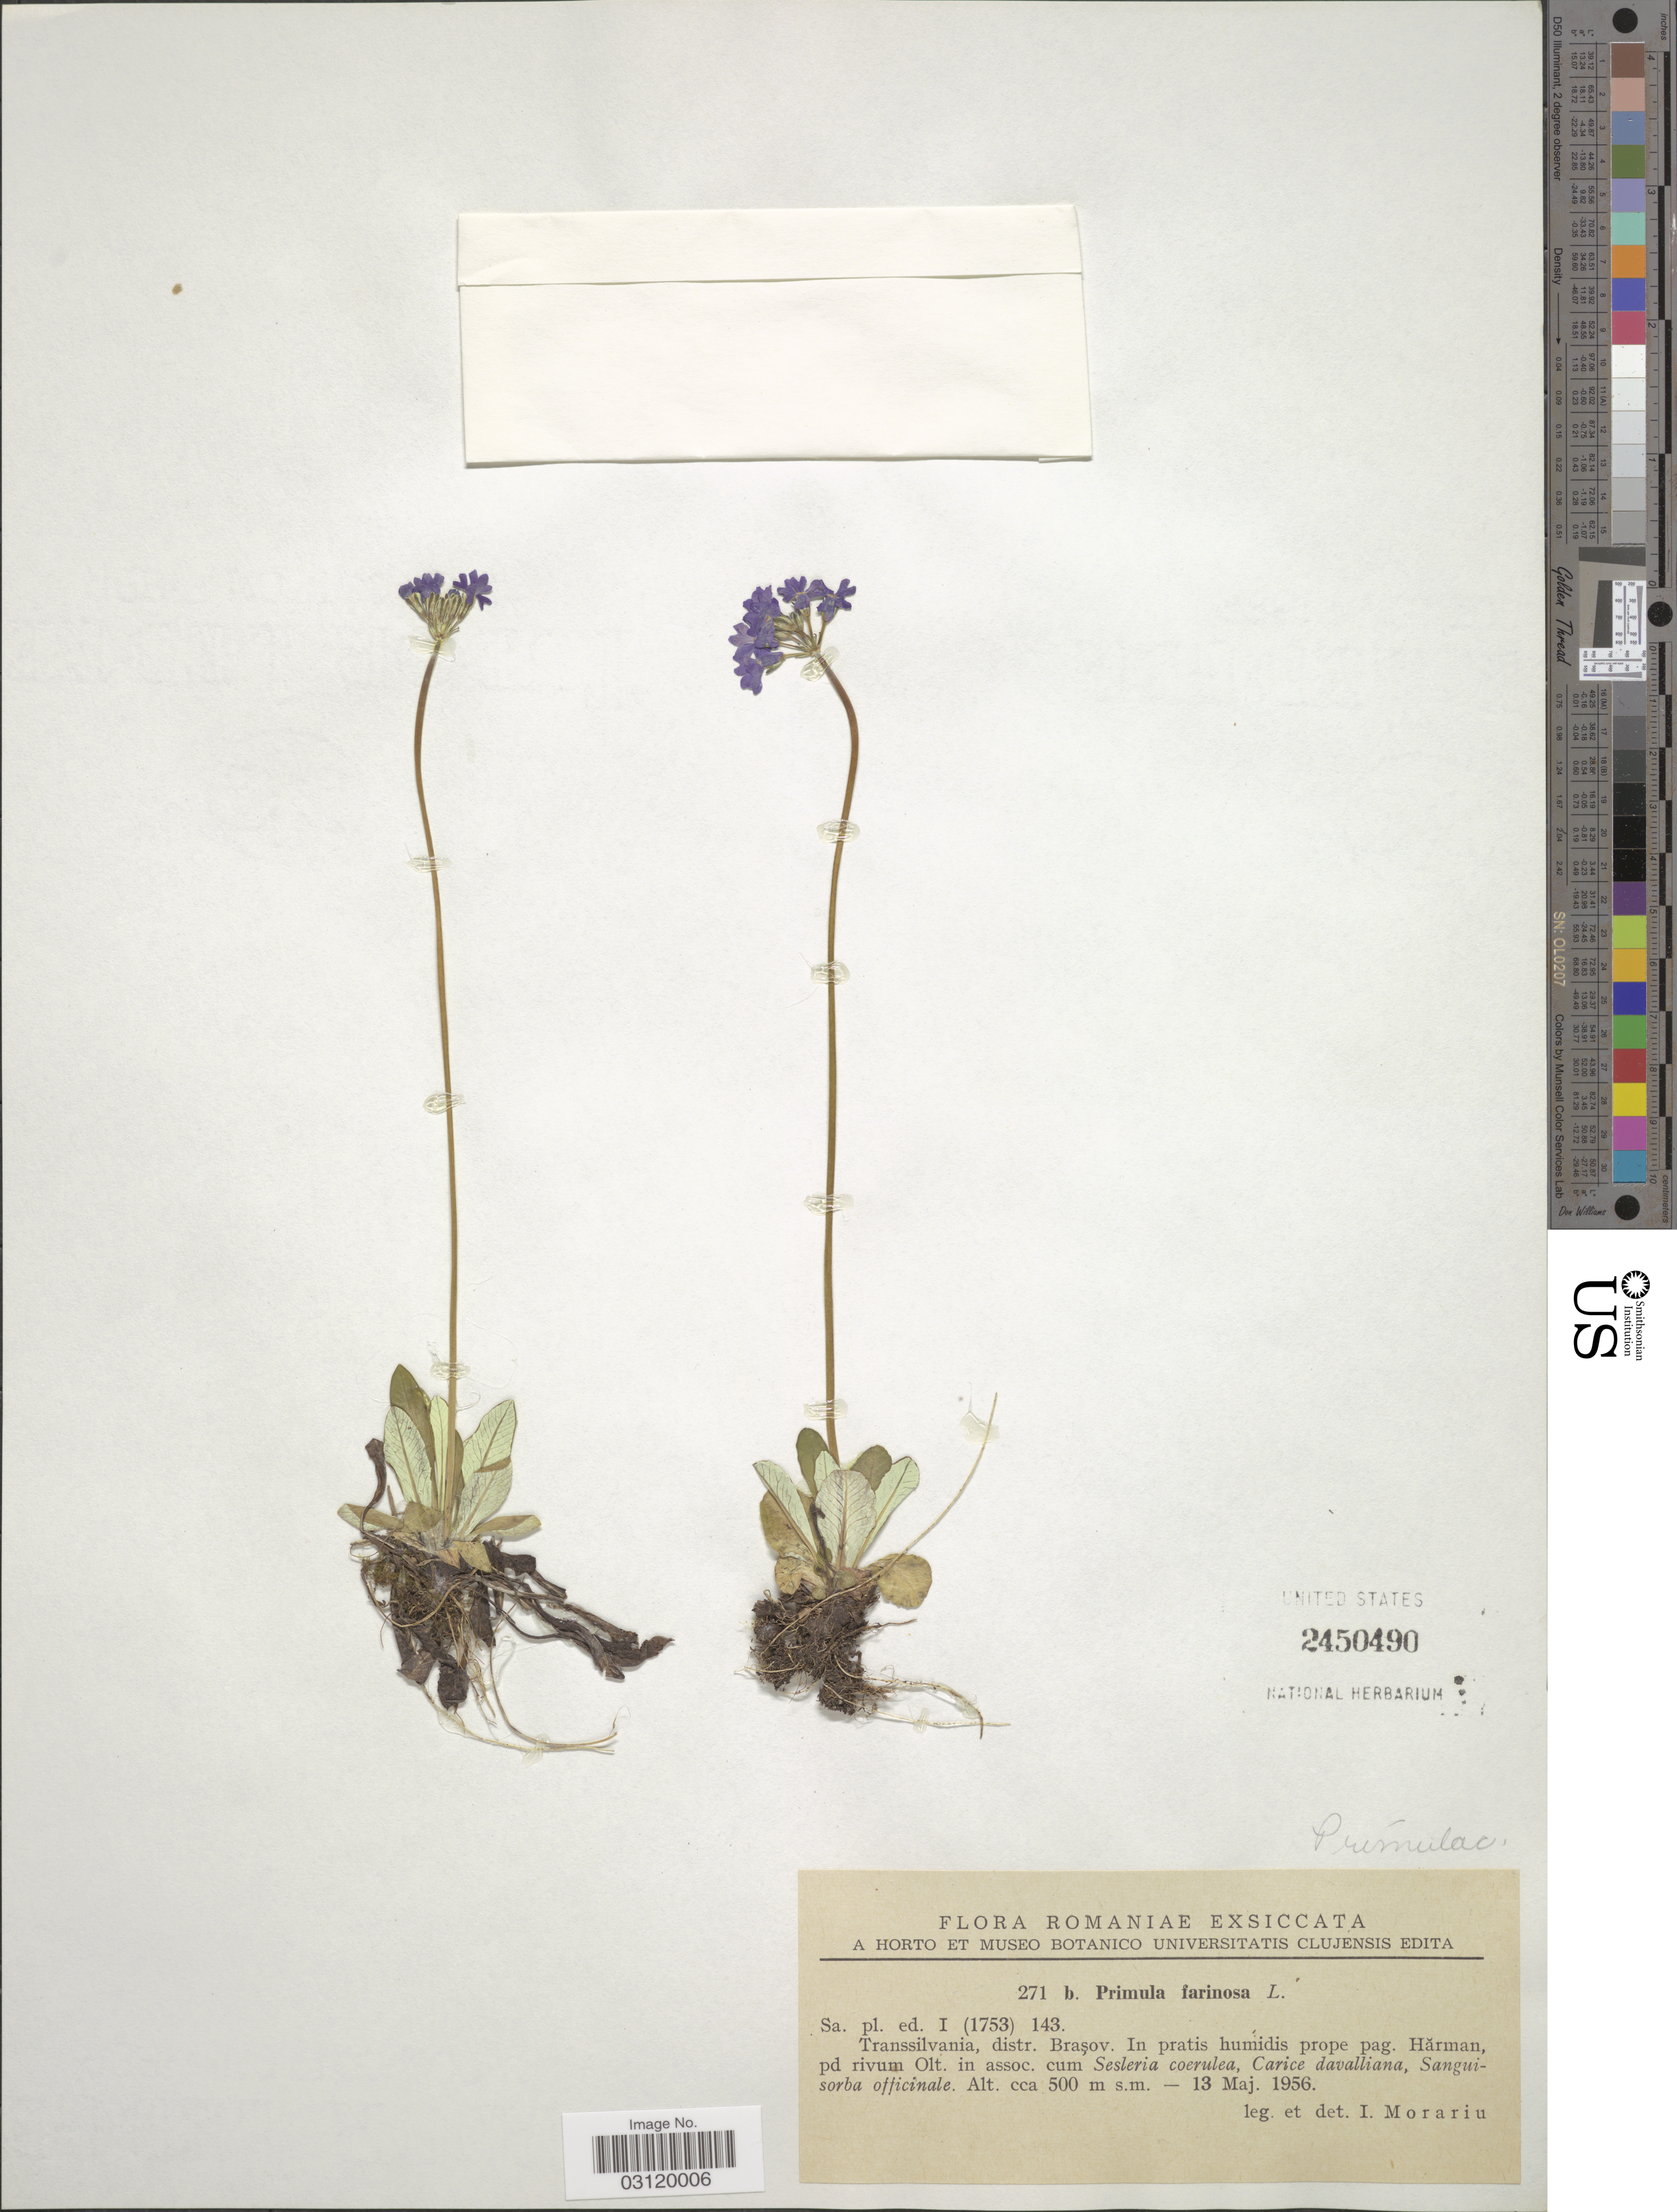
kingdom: Plantae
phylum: Tracheophyta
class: Magnoliopsida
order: Ericales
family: Primulaceae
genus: Primula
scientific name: Primula farinosa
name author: L.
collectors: I. Morariu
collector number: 271b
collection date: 1956-05-13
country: Romania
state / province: Brasov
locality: Romaniae. Transsilvania, distr. Brasov. In pratis humidis prope pag. Hărman, pd rivum Olt. in assoc. cum Sesleria coerulea, Carice davalliana, Sanguisorba officinale.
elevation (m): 500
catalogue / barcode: US 2450490